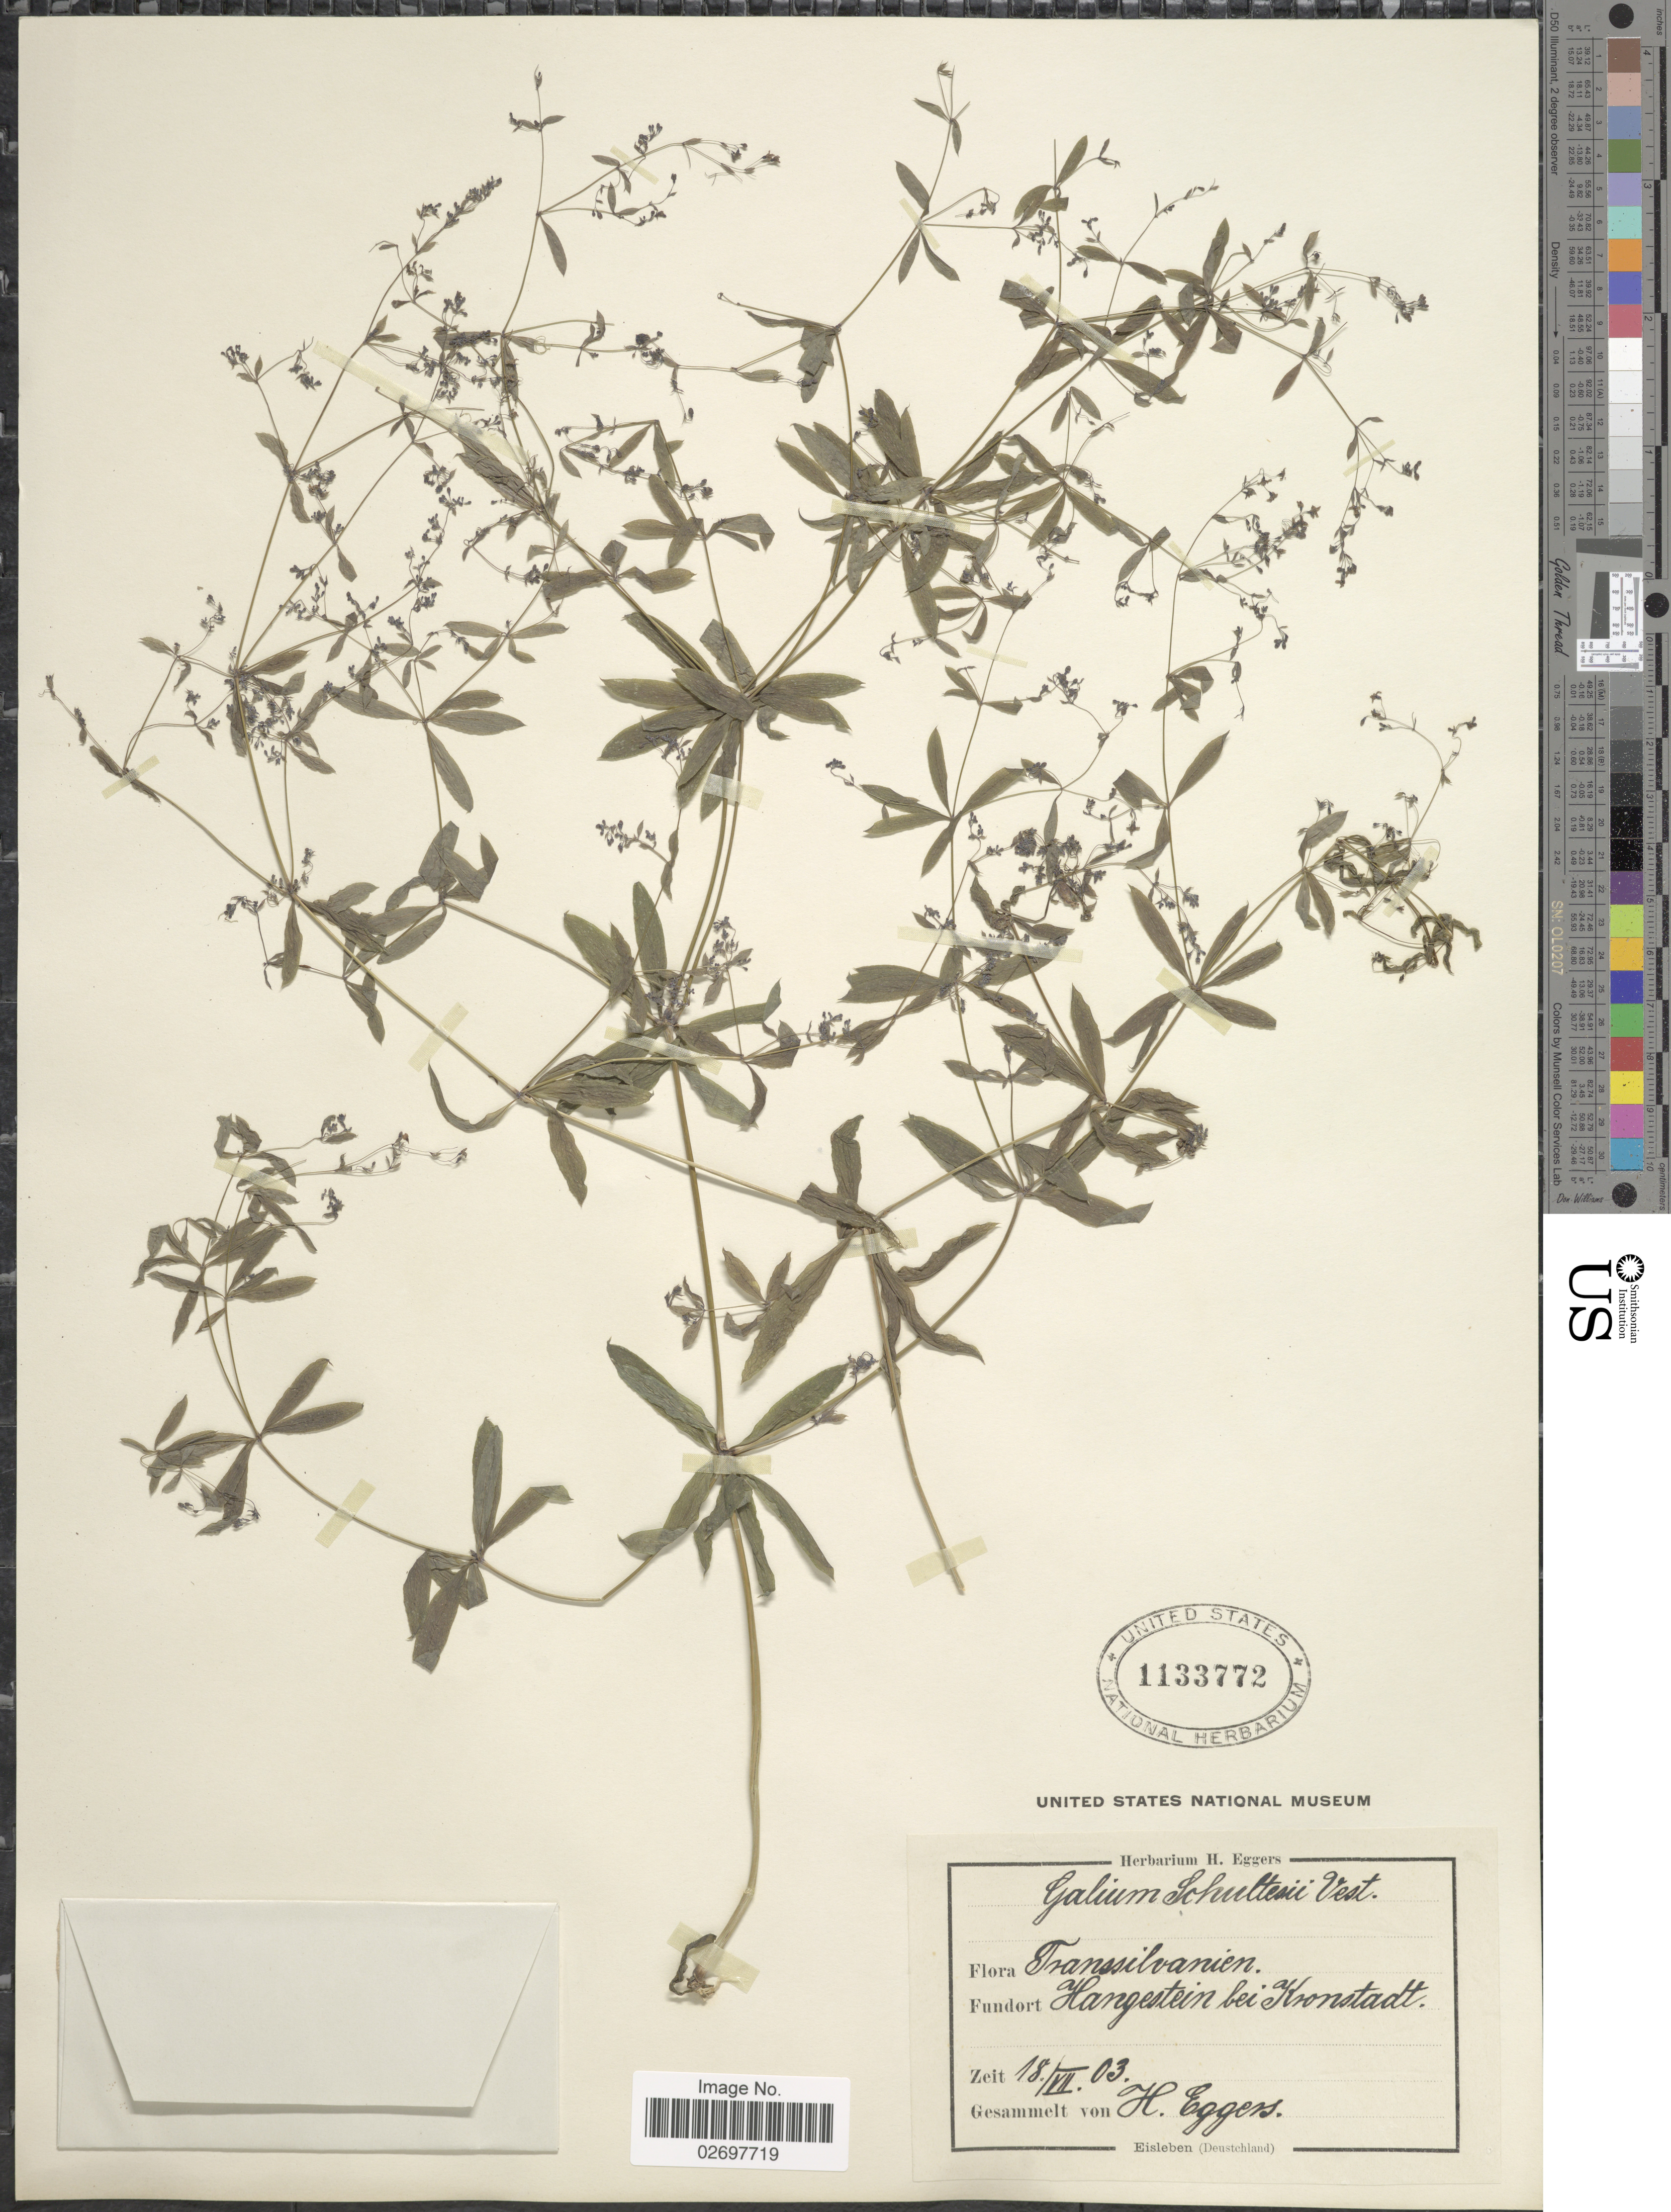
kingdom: Plantae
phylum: Tracheophyta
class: Magnoliopsida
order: Gentianales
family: Rubiaceae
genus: Galium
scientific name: Galium schultesii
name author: Vest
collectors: H. Eggers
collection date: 1803-07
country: Russian Federation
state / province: St. Petersburg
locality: Transsilvanien, Hangestein bei Kronstadt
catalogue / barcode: US 1133772